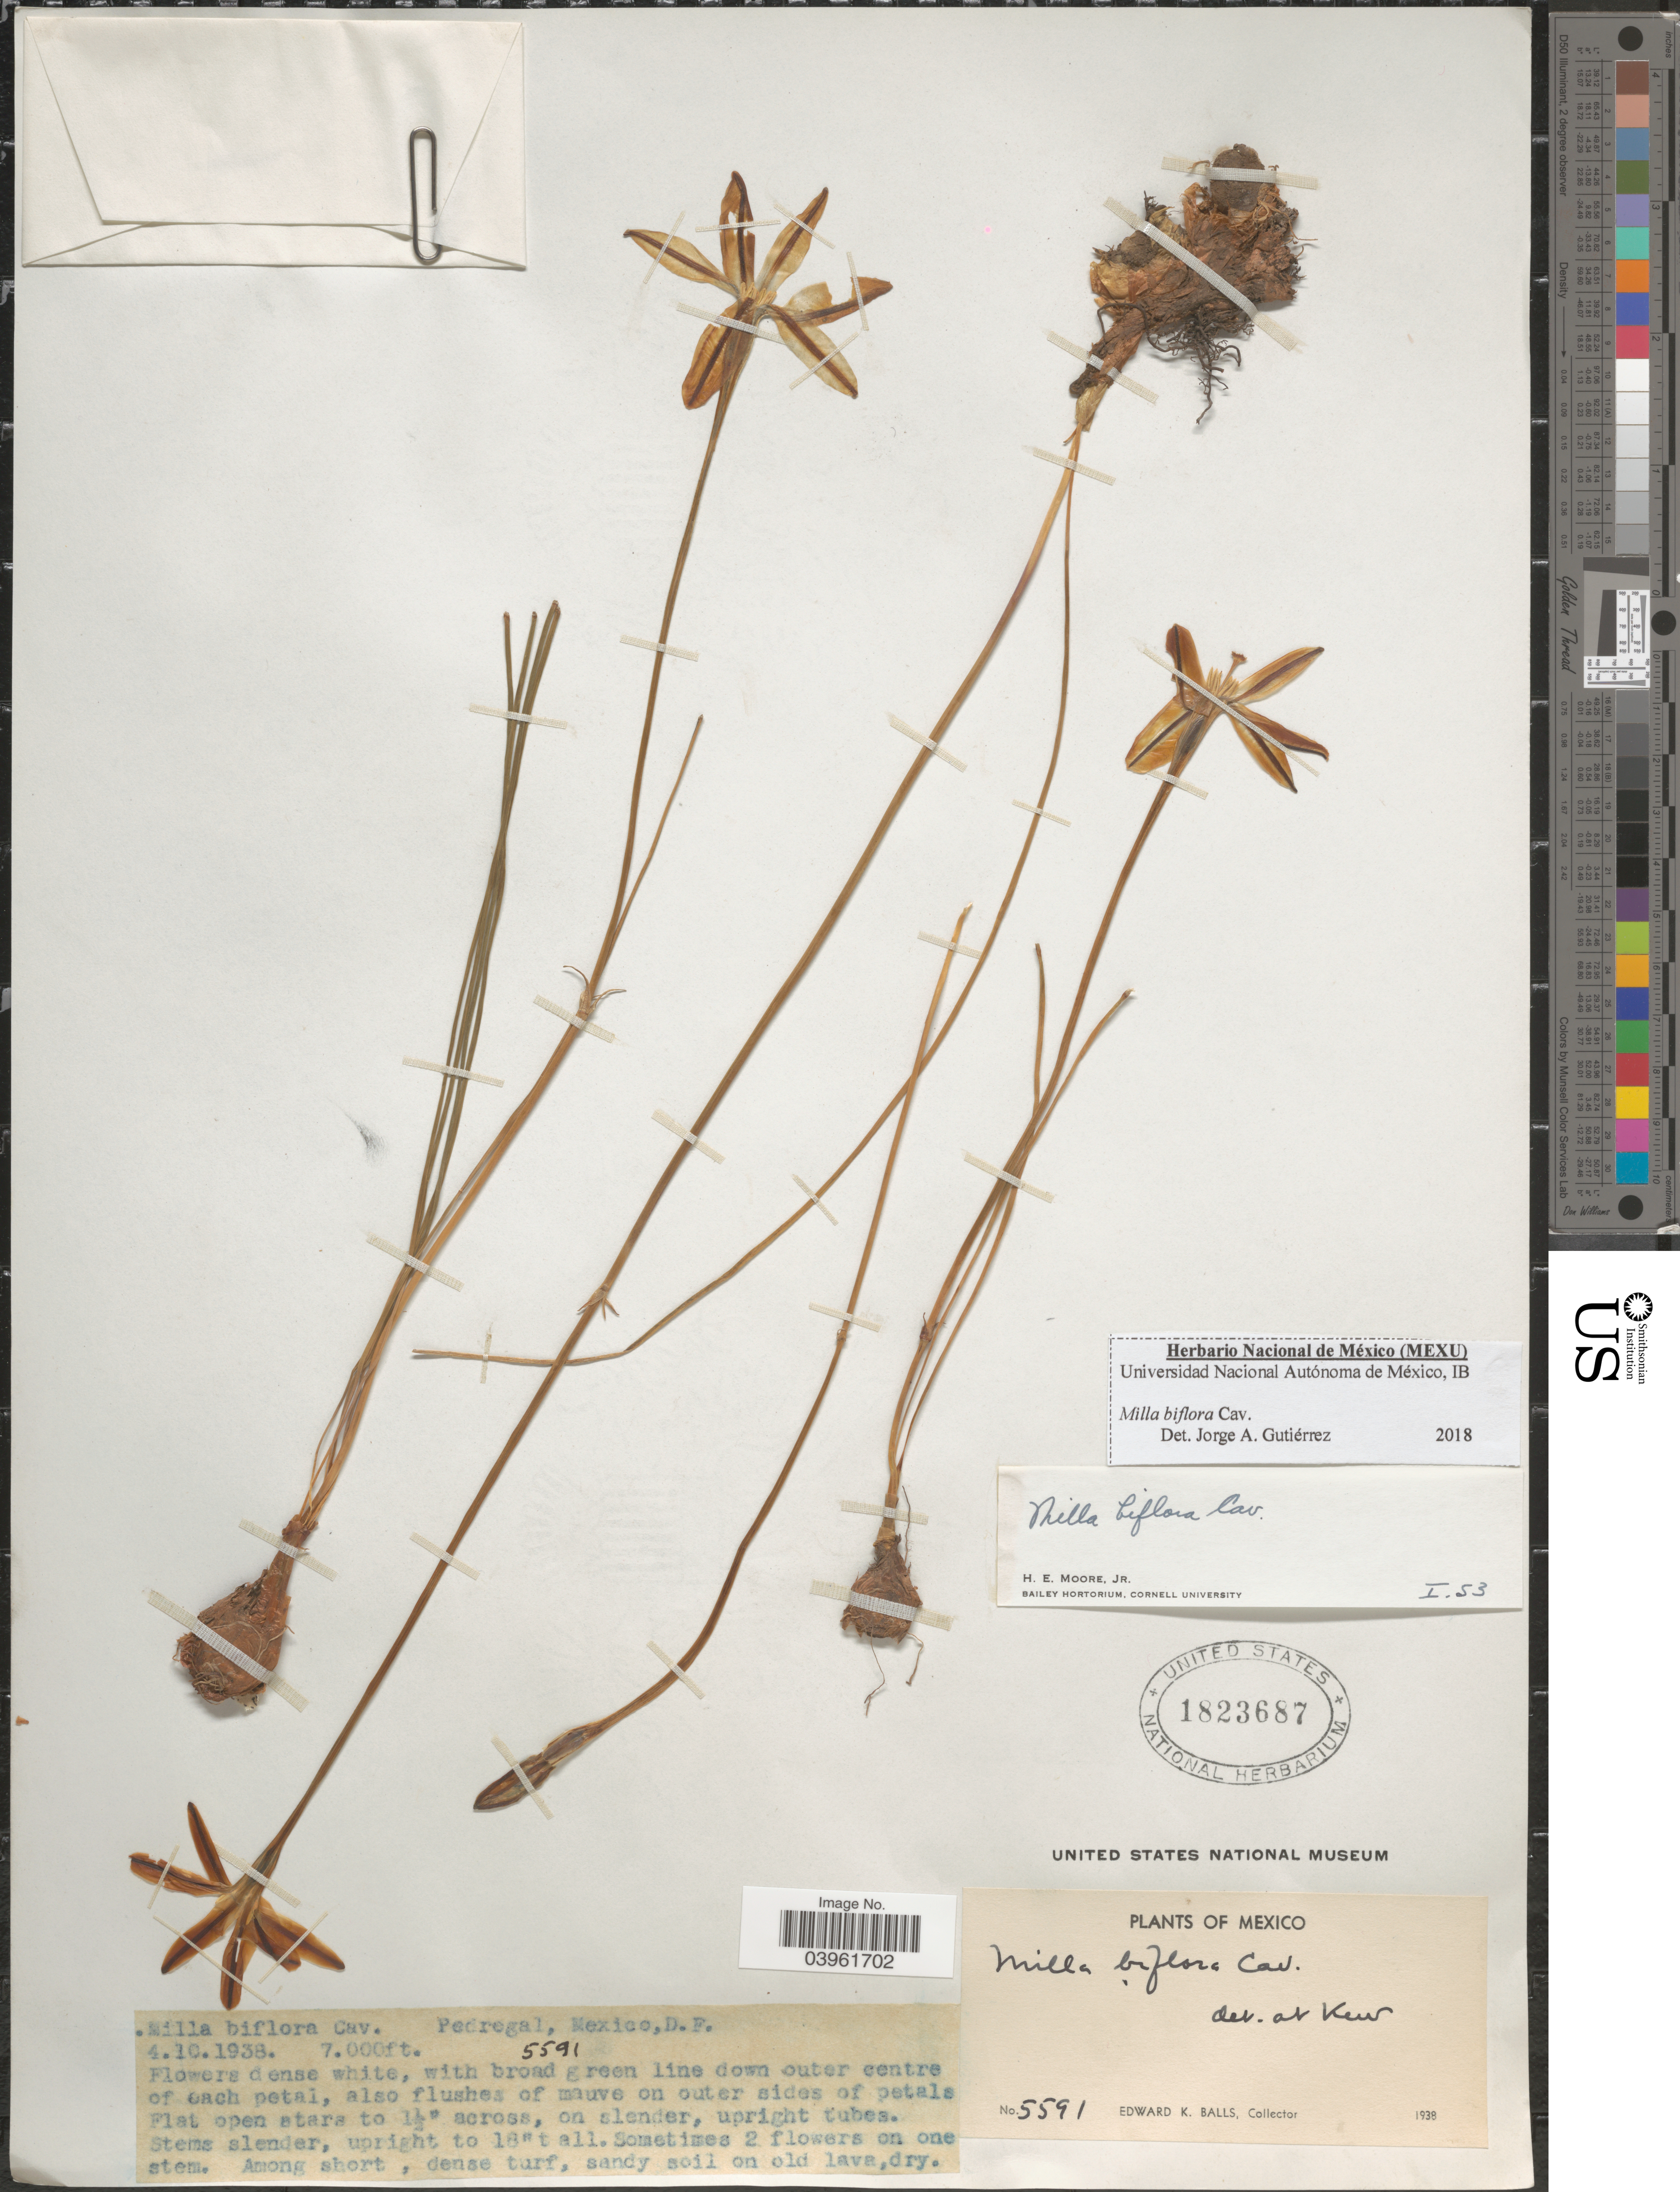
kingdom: Plantae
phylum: Tracheophyta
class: Liliopsida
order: Asparagales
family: Asparagaceae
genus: Milla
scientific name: Milla biflora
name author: Cav.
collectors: E. K. Balls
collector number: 5591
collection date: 1938-10-04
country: Mexico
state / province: Distrito Federal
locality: Pedregal, Mexico, D.F.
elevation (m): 2134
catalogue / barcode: US 1823687